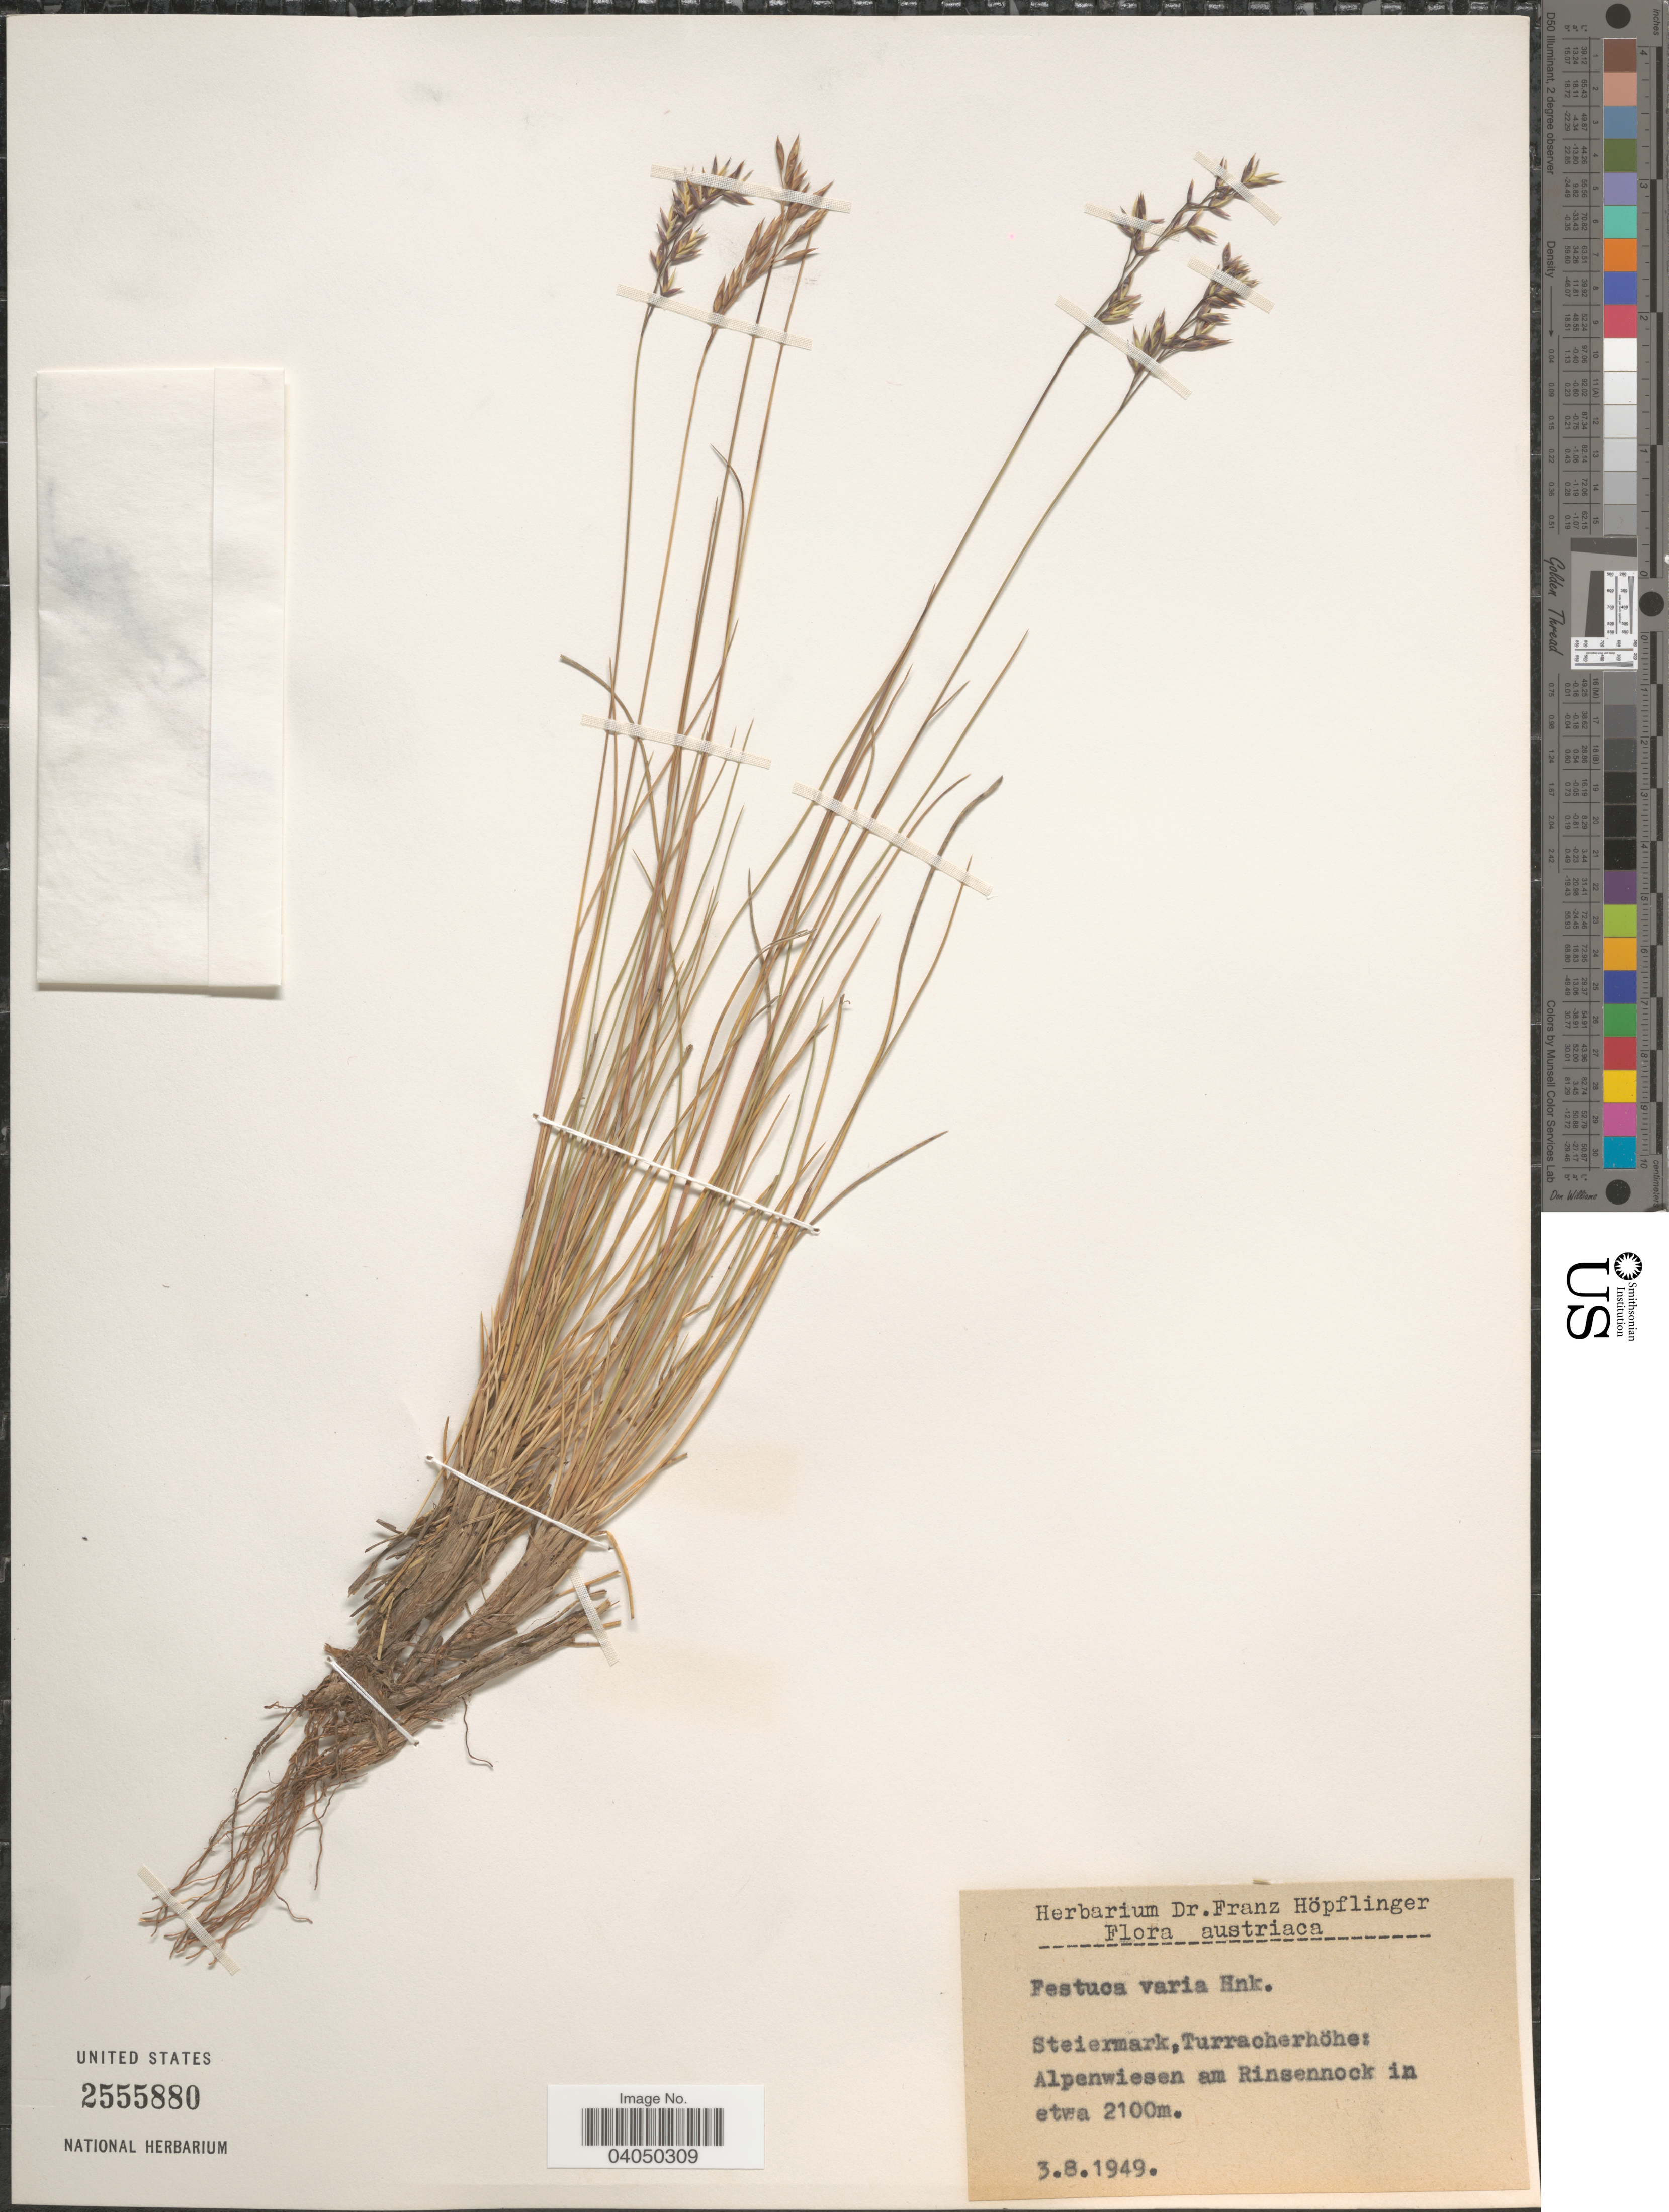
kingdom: Plantae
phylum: Tracheophyta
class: Liliopsida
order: Poales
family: Poaceae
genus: Festuca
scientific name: Festuca varia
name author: Haenke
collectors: ex Herb. Dr. Franz Höpflinger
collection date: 1949-08-03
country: Austria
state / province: Steiermark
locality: Austriaca. Turracherhöhe: Alpenwiesen am Rinsennock in etwa.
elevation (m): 2100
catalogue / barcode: US 2555880